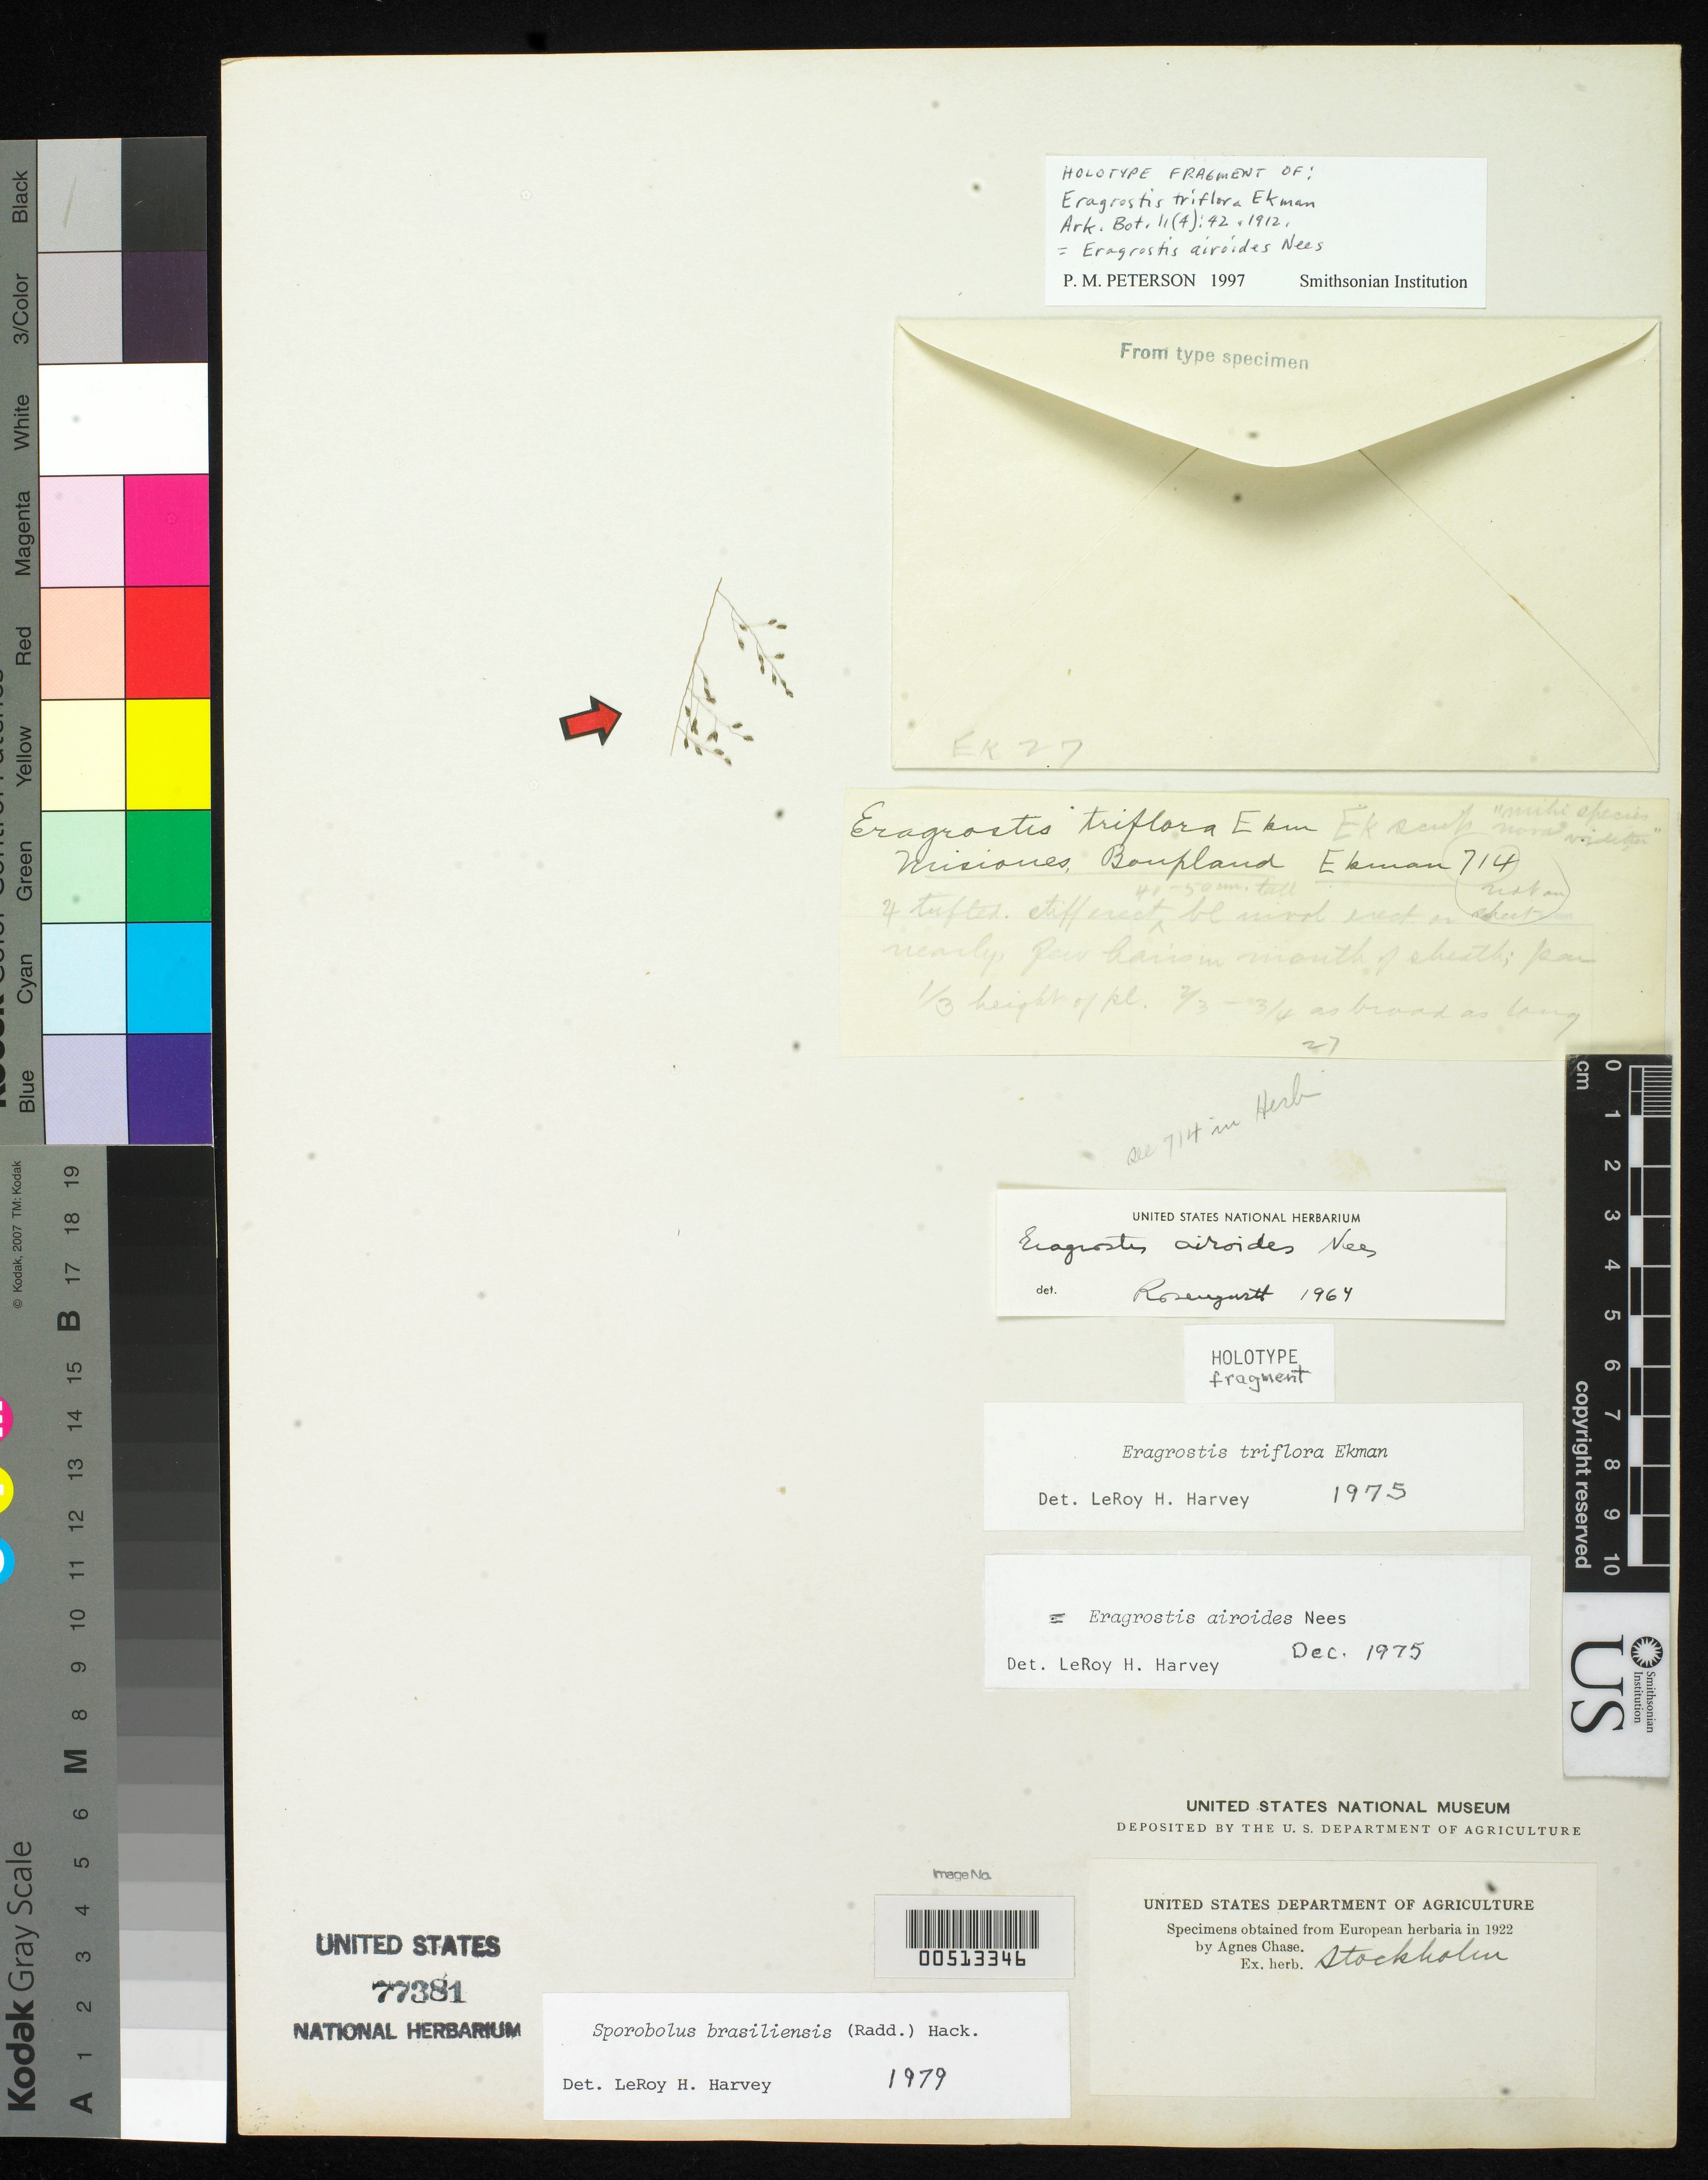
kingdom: Plantae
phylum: Tracheophyta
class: Liliopsida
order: Poales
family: Poaceae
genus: Eragrostis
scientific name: Eragrostis triflora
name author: Ekman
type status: Type Fragment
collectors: E. L. Ekman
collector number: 714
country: Argentina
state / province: Misiones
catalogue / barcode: US 77381